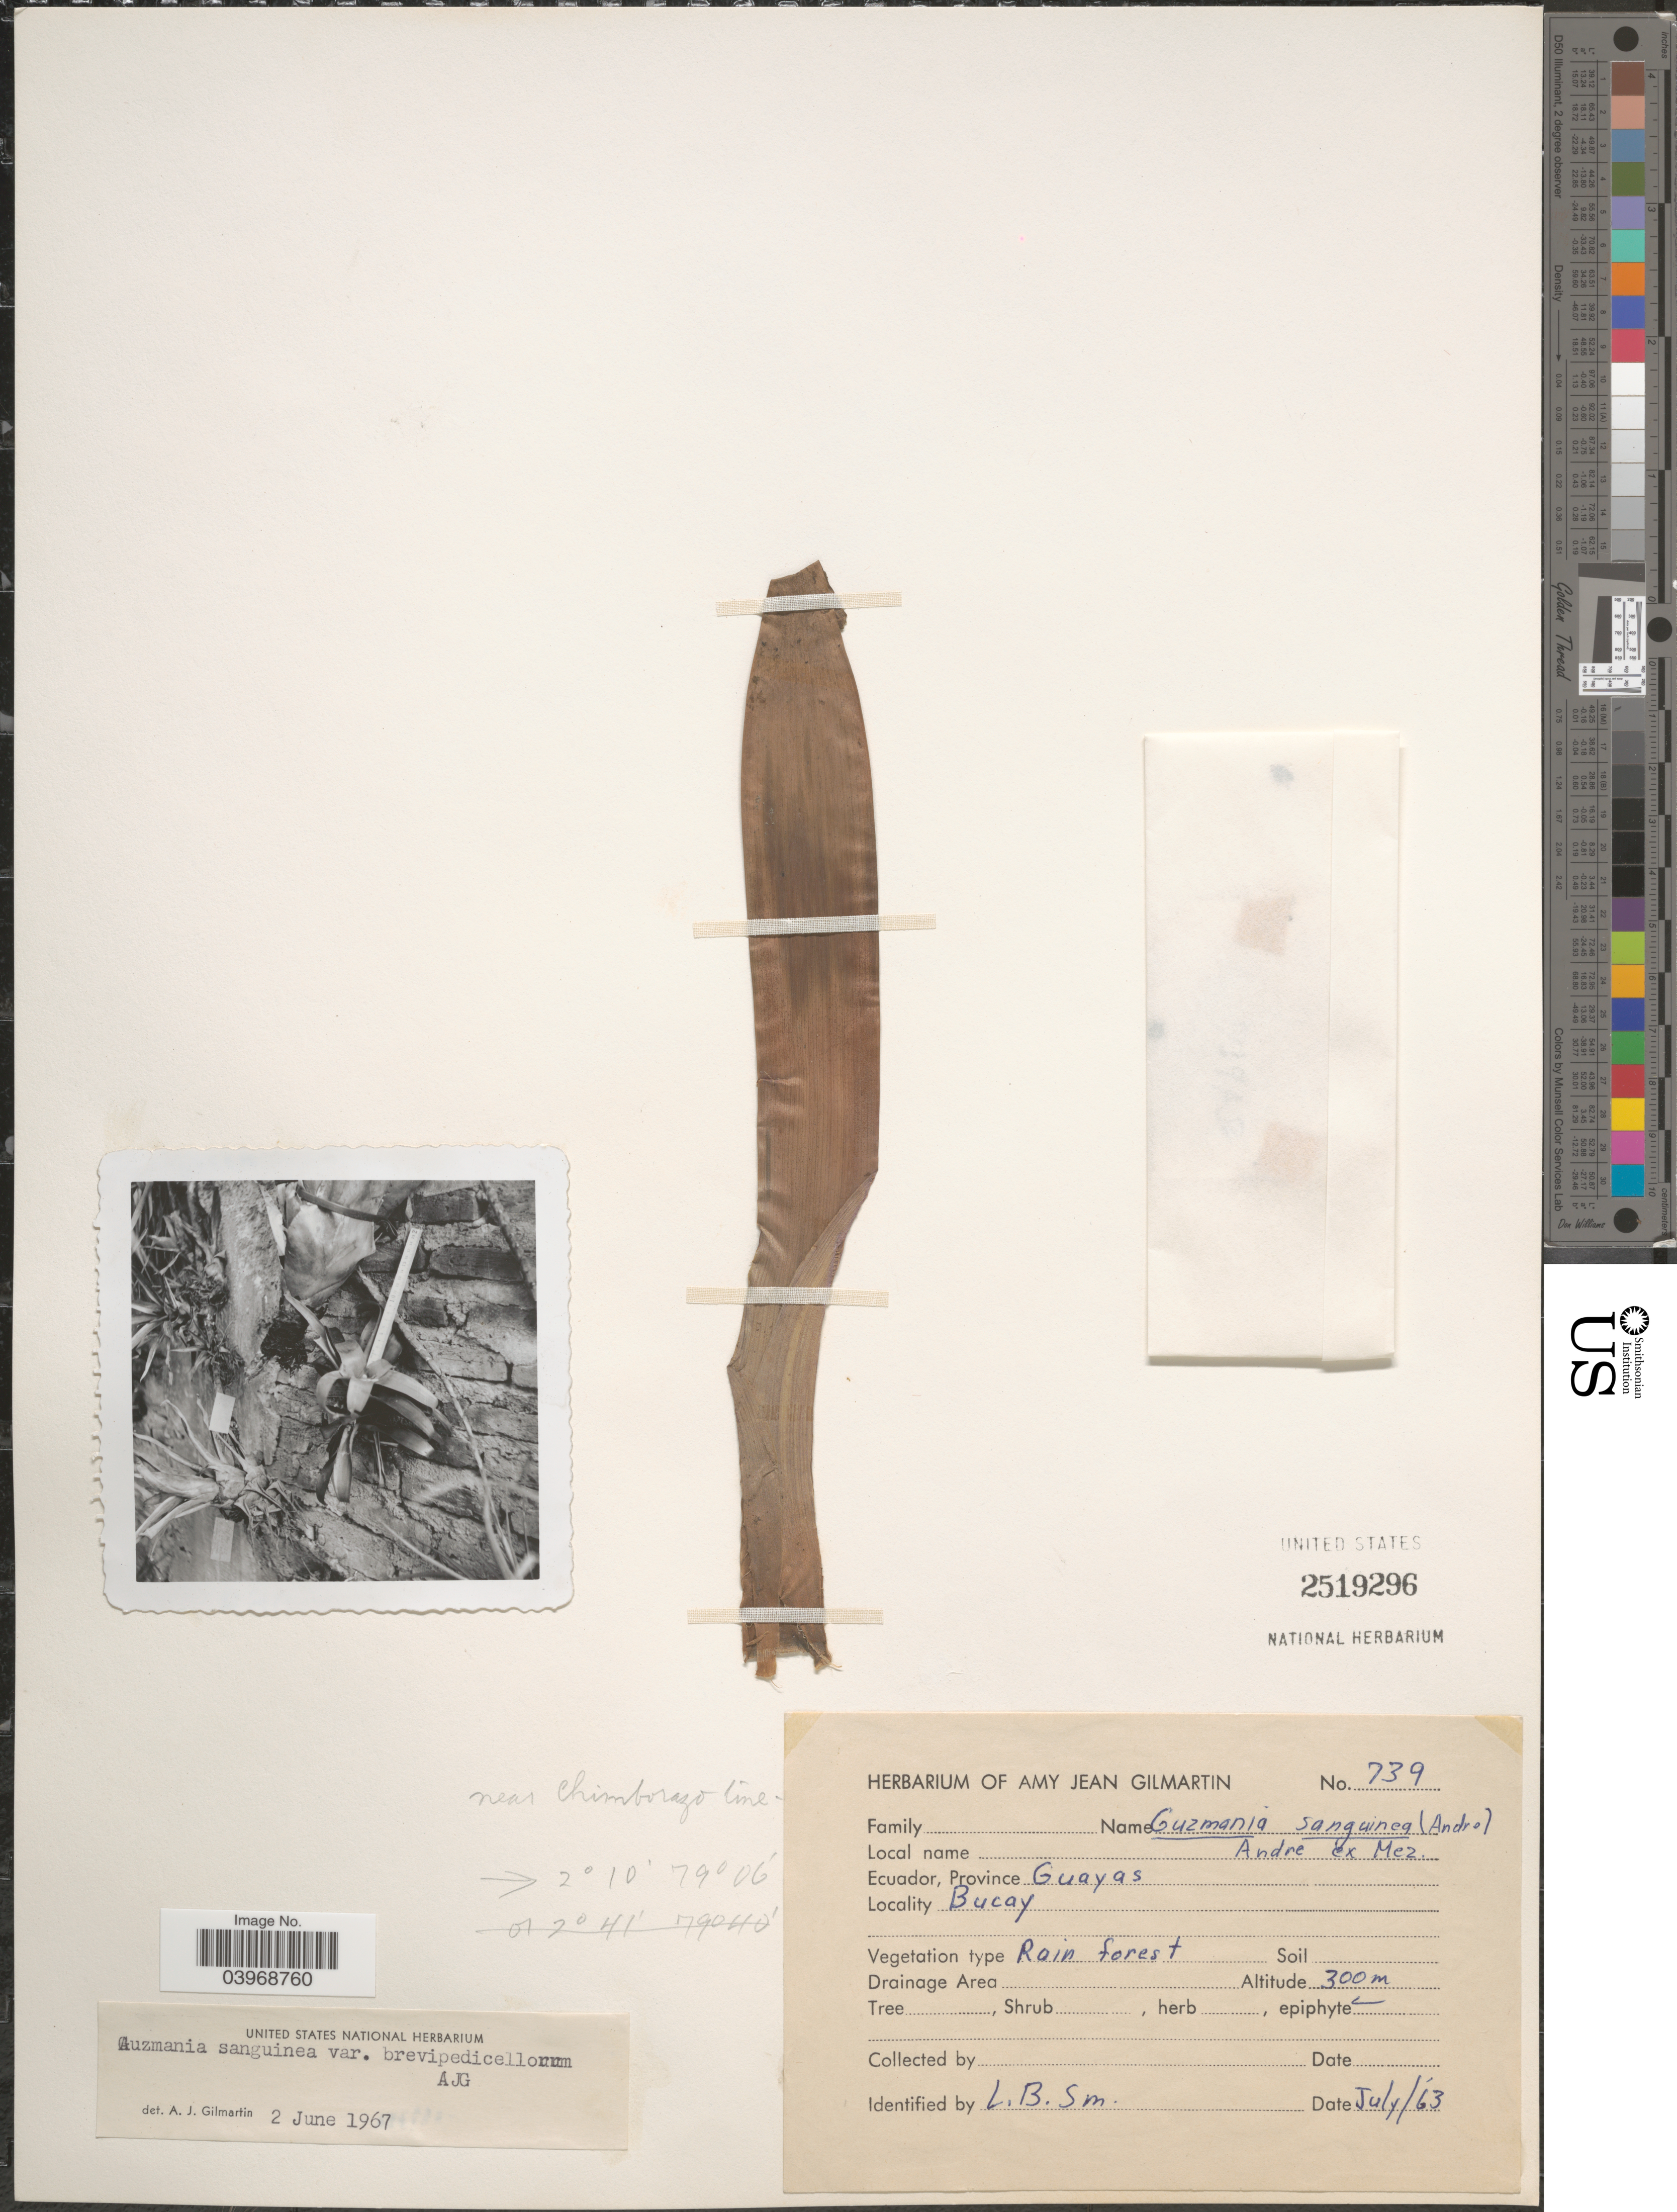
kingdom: Plantae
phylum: Tracheophyta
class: Liliopsida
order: Poales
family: Bromeliaceae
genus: Guzmania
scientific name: Guzmania sanguinea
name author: (André) André ex Mez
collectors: A. Gilmartin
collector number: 739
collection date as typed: Transcribed d/m/y: /7/63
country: Ecuador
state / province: Guayas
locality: Bucay. Near Chimborazo line.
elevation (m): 300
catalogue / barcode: US 2519296